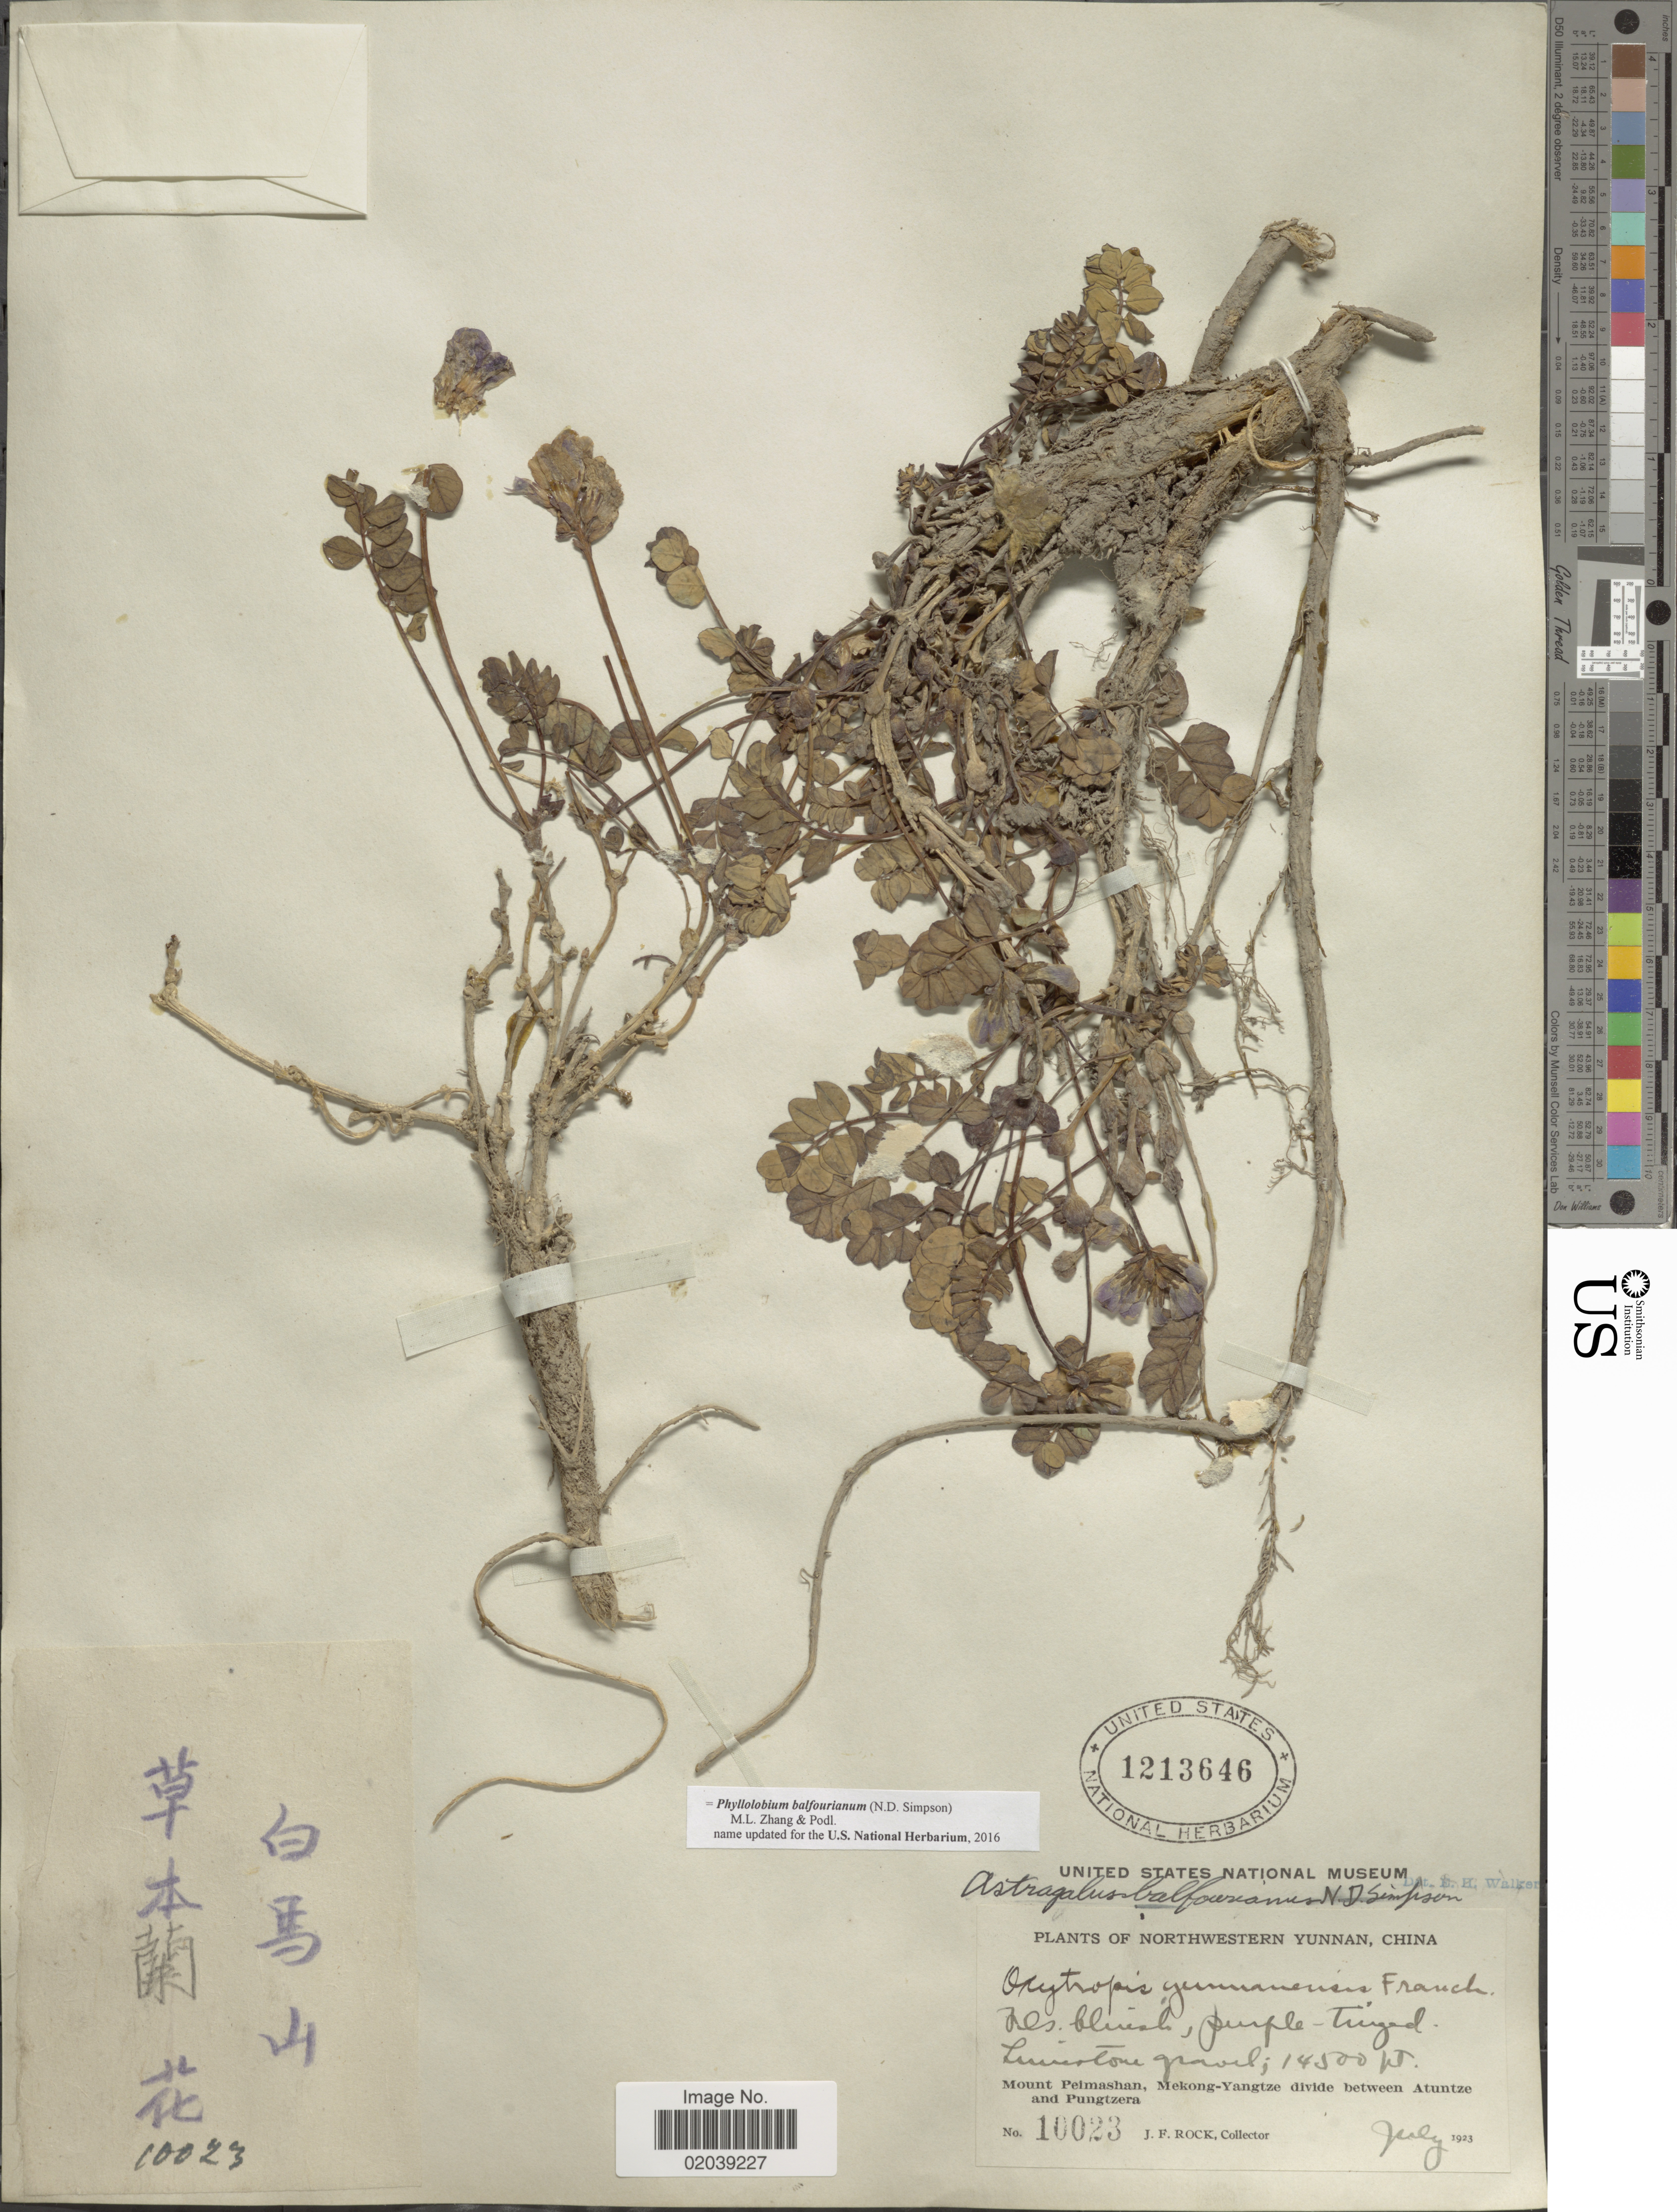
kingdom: Plantae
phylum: Tracheophyta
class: Magnoliopsida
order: Fabales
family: Fabaceae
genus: Phyllolobium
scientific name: Phyllolobium balfourianum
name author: (N.D. Simpson) M.L. Zhang & Podlech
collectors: J. Rock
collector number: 10023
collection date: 1923-07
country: China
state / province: Yunnan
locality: Limestone gravel; Mount Peimashan, Mekong- Yangtze divide between Atuntze and Pungtzera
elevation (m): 4420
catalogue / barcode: US 1213646